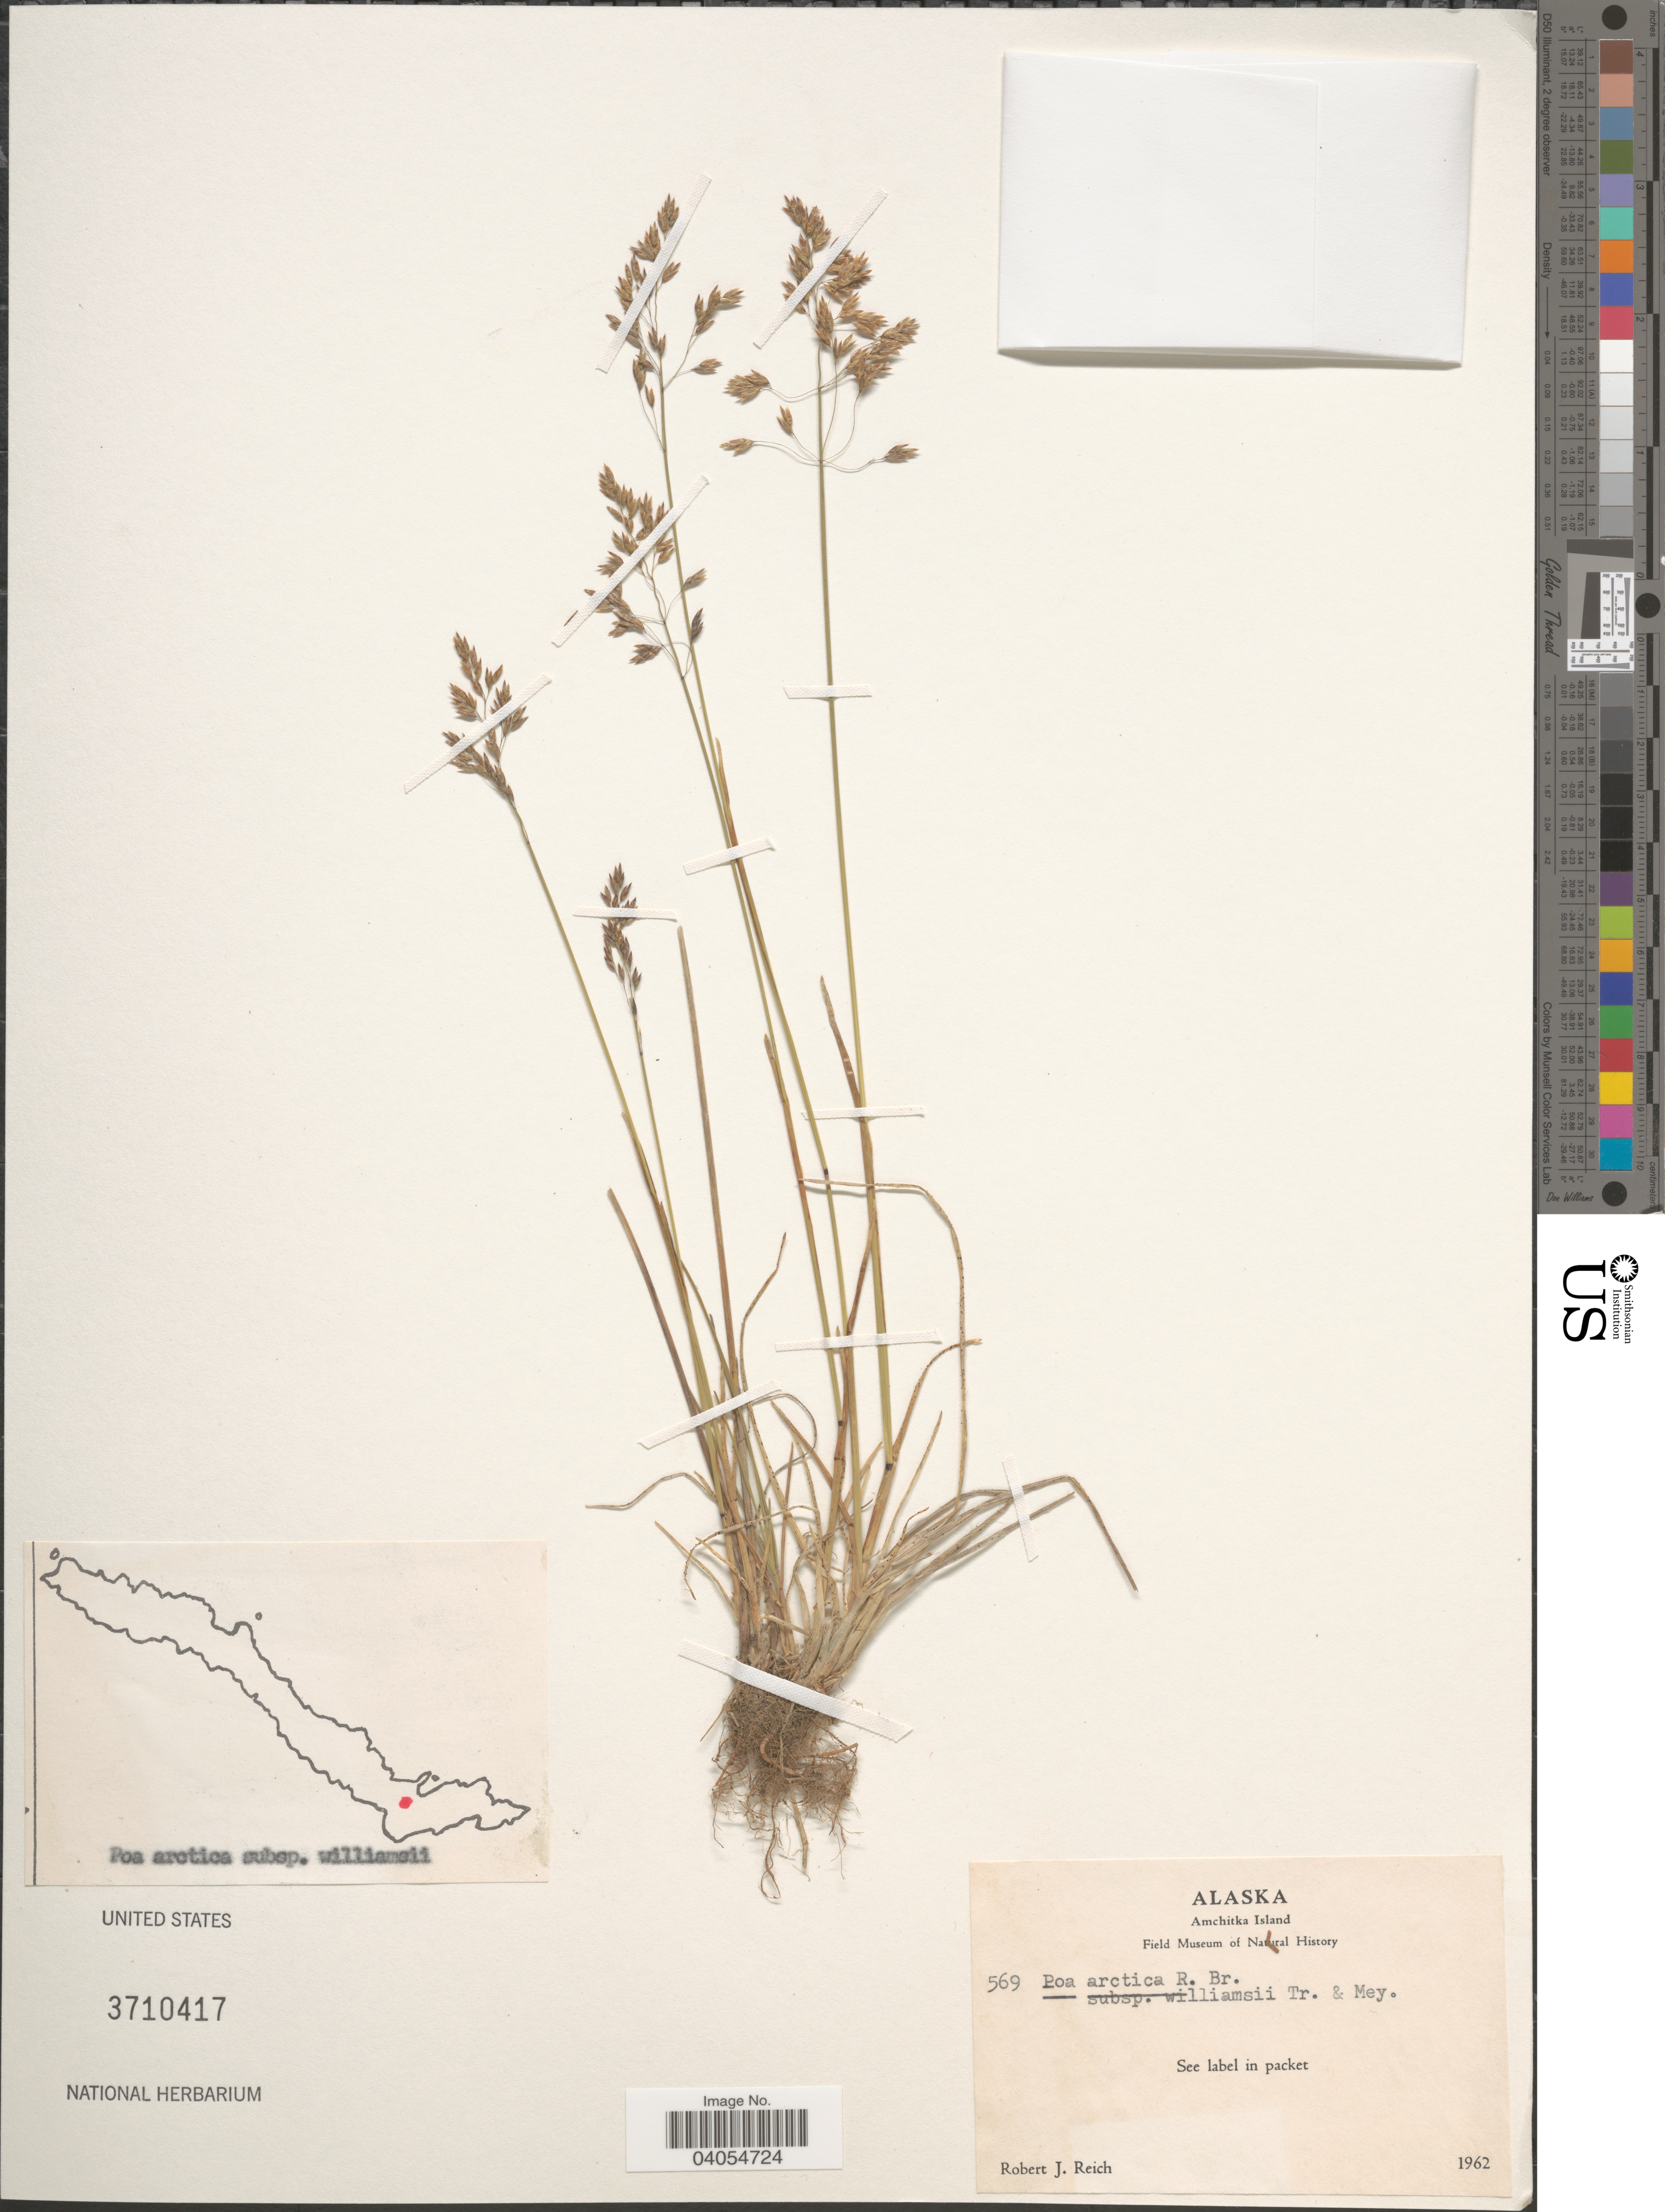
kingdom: Plantae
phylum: Tracheophyta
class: Liliopsida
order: Poales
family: Poaceae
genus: Poa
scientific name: Poa arctica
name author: R. Br.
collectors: R. Reich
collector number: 569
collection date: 1962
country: United States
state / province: Alaska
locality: Amchitka Island.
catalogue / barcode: US 3710417